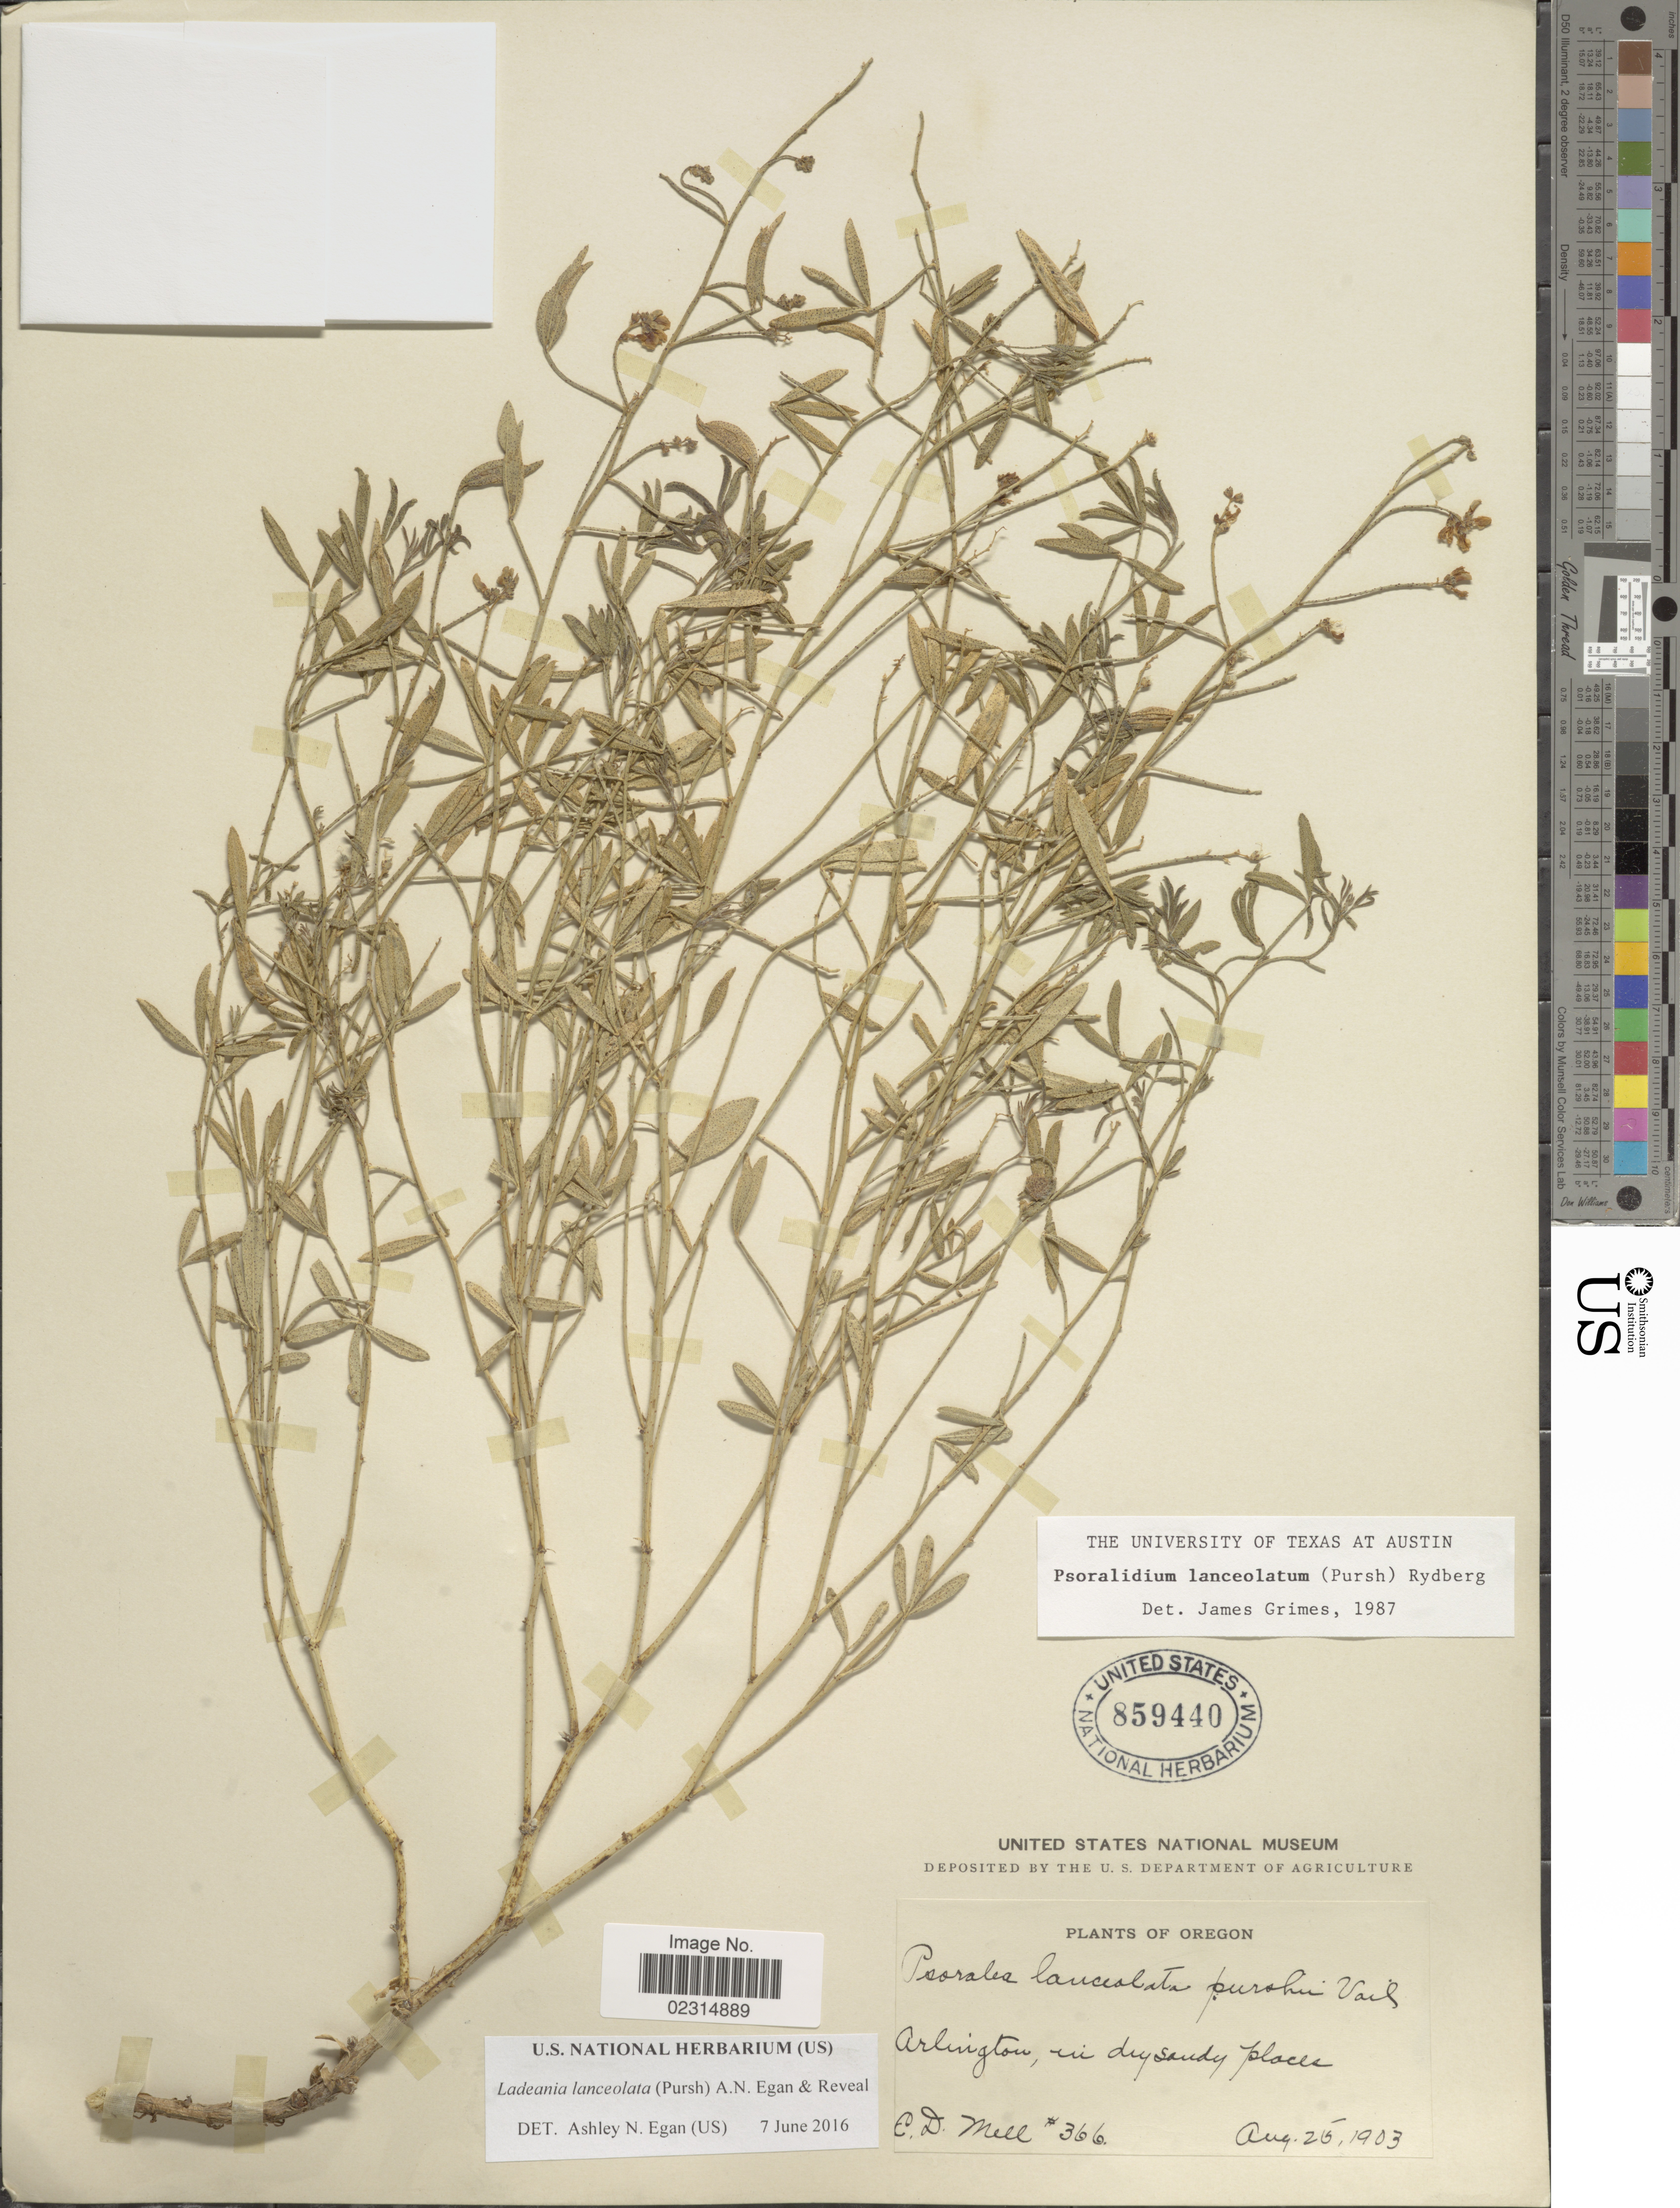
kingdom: Plantae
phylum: Tracheophyta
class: Magnoliopsida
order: Fabales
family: Fabaceae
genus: Ladeania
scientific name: Ladeania lanceolata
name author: (Pursh) A.N. Egan & Reveal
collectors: C. D. Mell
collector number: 366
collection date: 1903-08-25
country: United States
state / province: Oregon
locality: Arlington, in dry sandy places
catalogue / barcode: US 859440